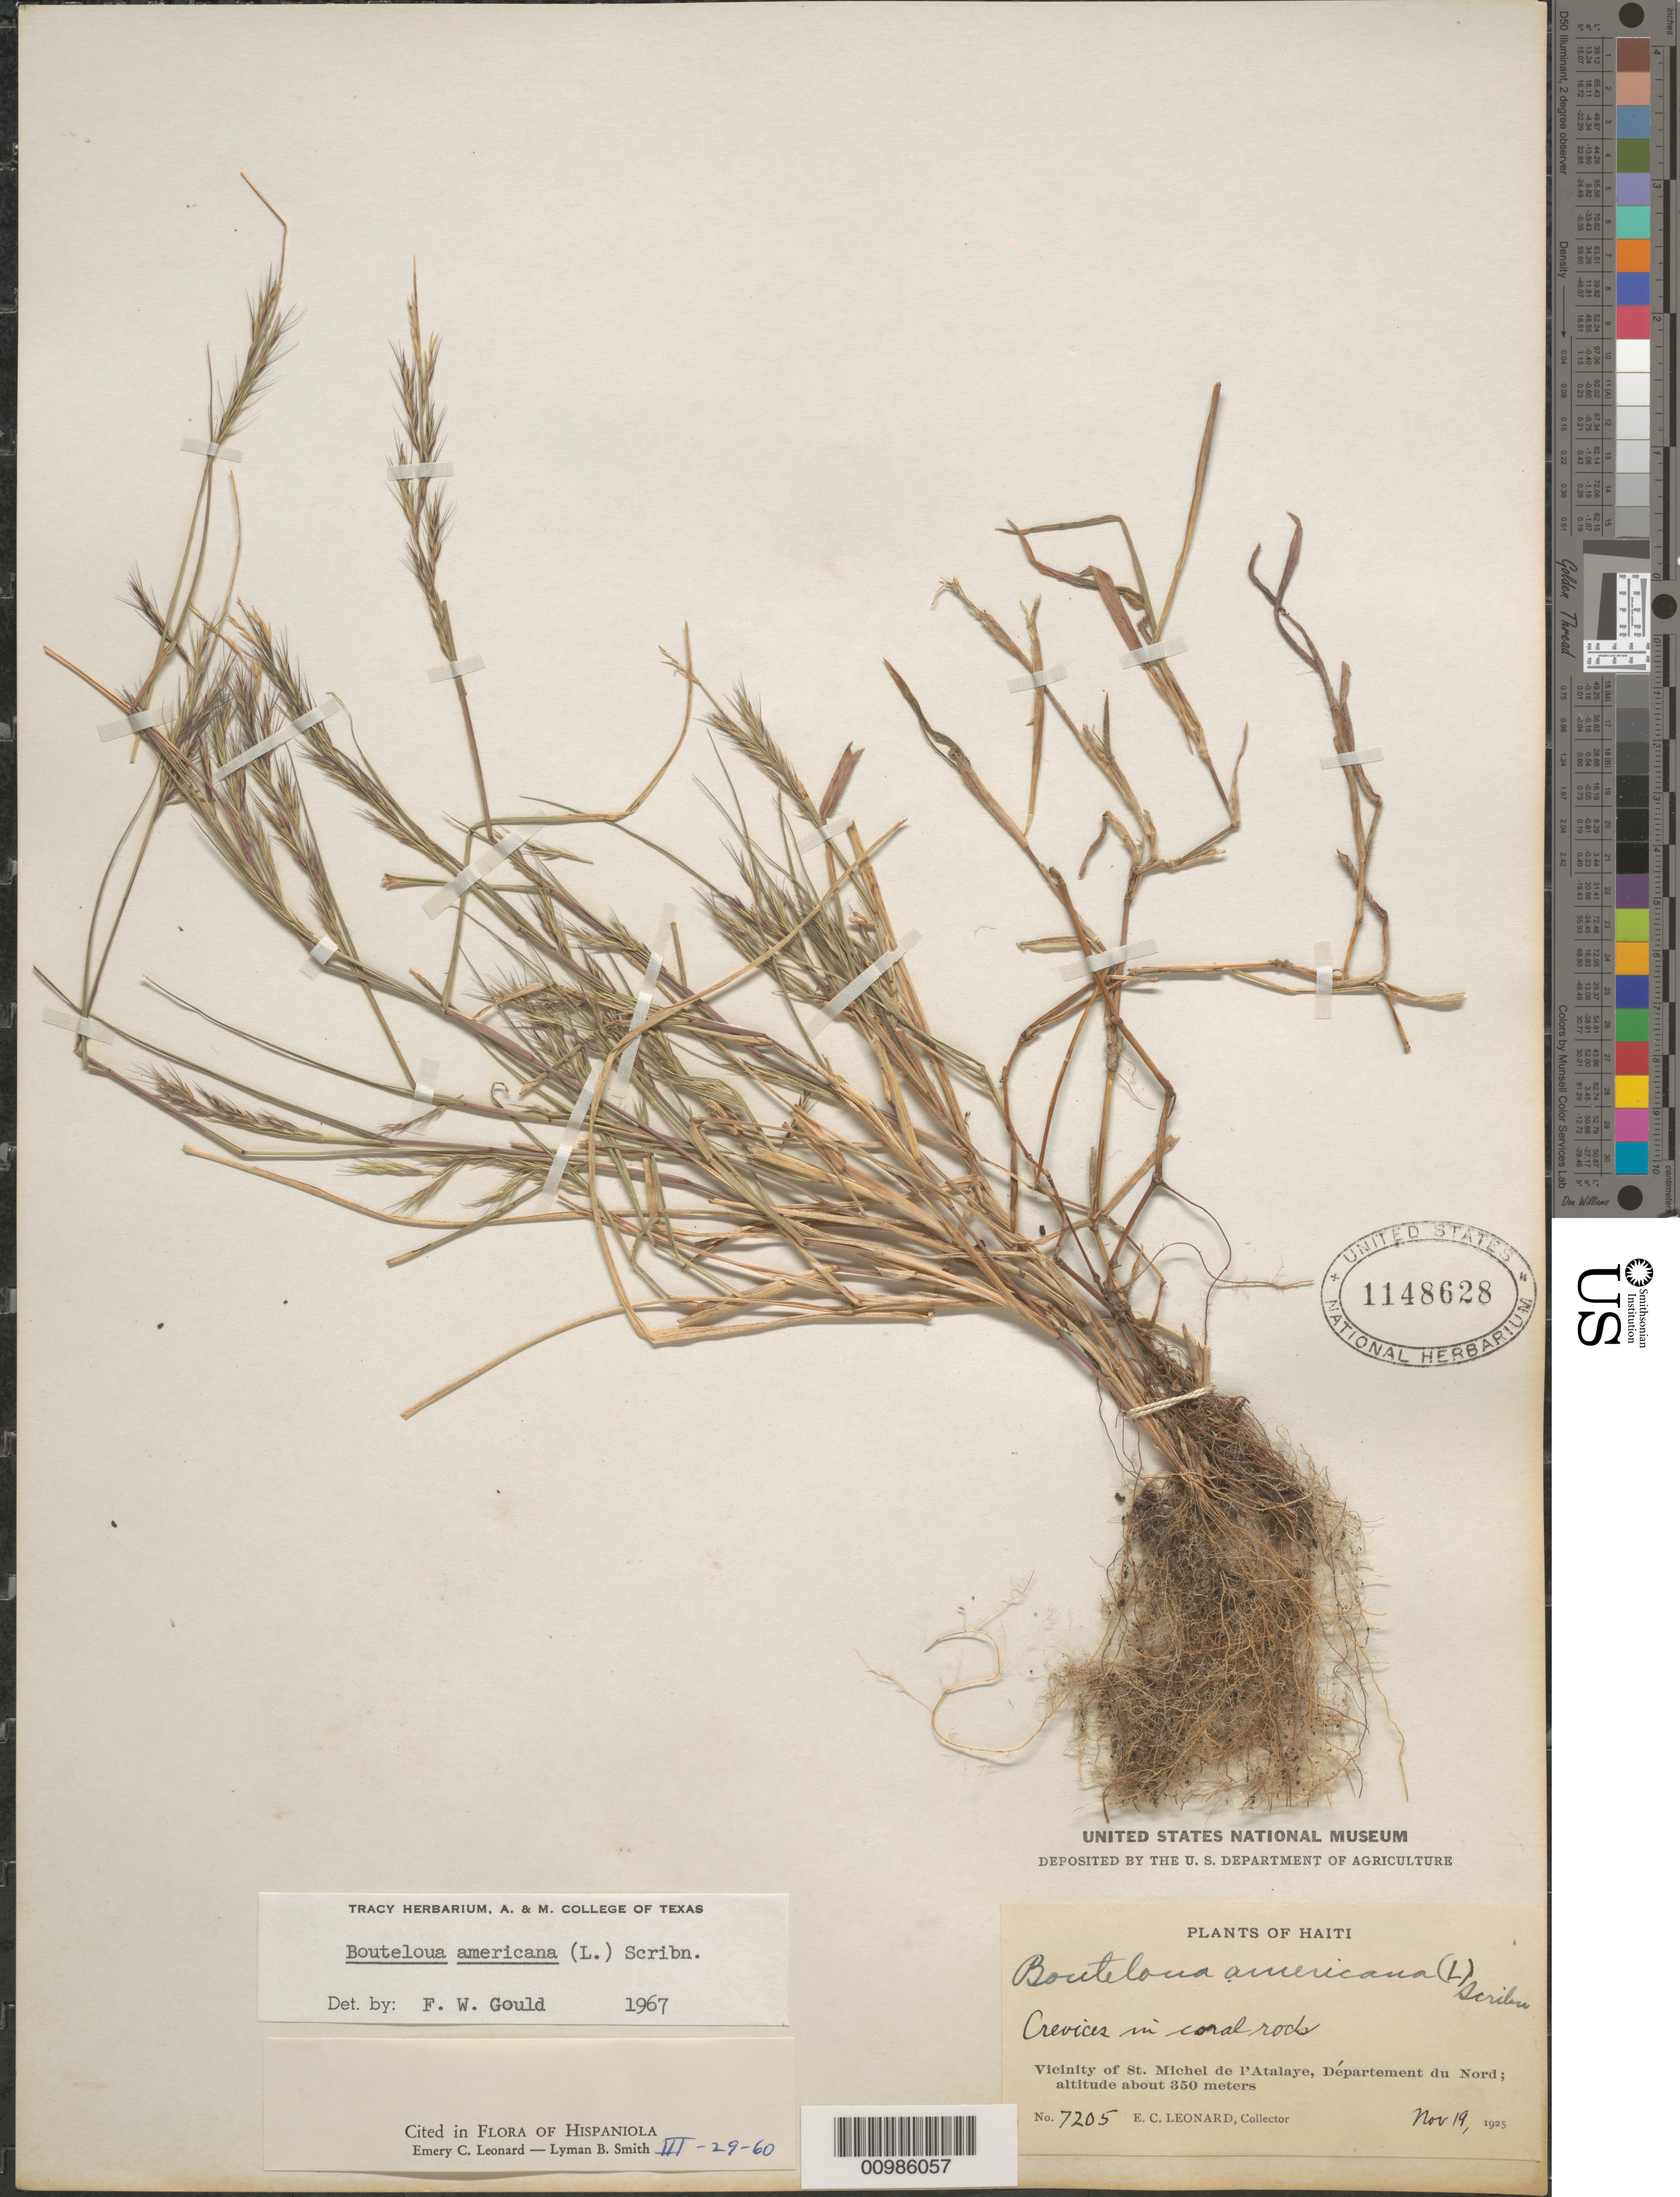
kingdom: Plantae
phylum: Tracheophyta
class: Liliopsida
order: Poales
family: Poaceae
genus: Bouteloua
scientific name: Bouteloua americana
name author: (L.) Scribn.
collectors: E. C. Leonard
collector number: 7205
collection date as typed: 19 Nov 1925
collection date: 1925-11-19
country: Haiti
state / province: Nord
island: Hispaniola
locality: Vicinity of St. Michel de l'Atalaye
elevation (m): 350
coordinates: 0 N, 0 E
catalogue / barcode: US 1148628